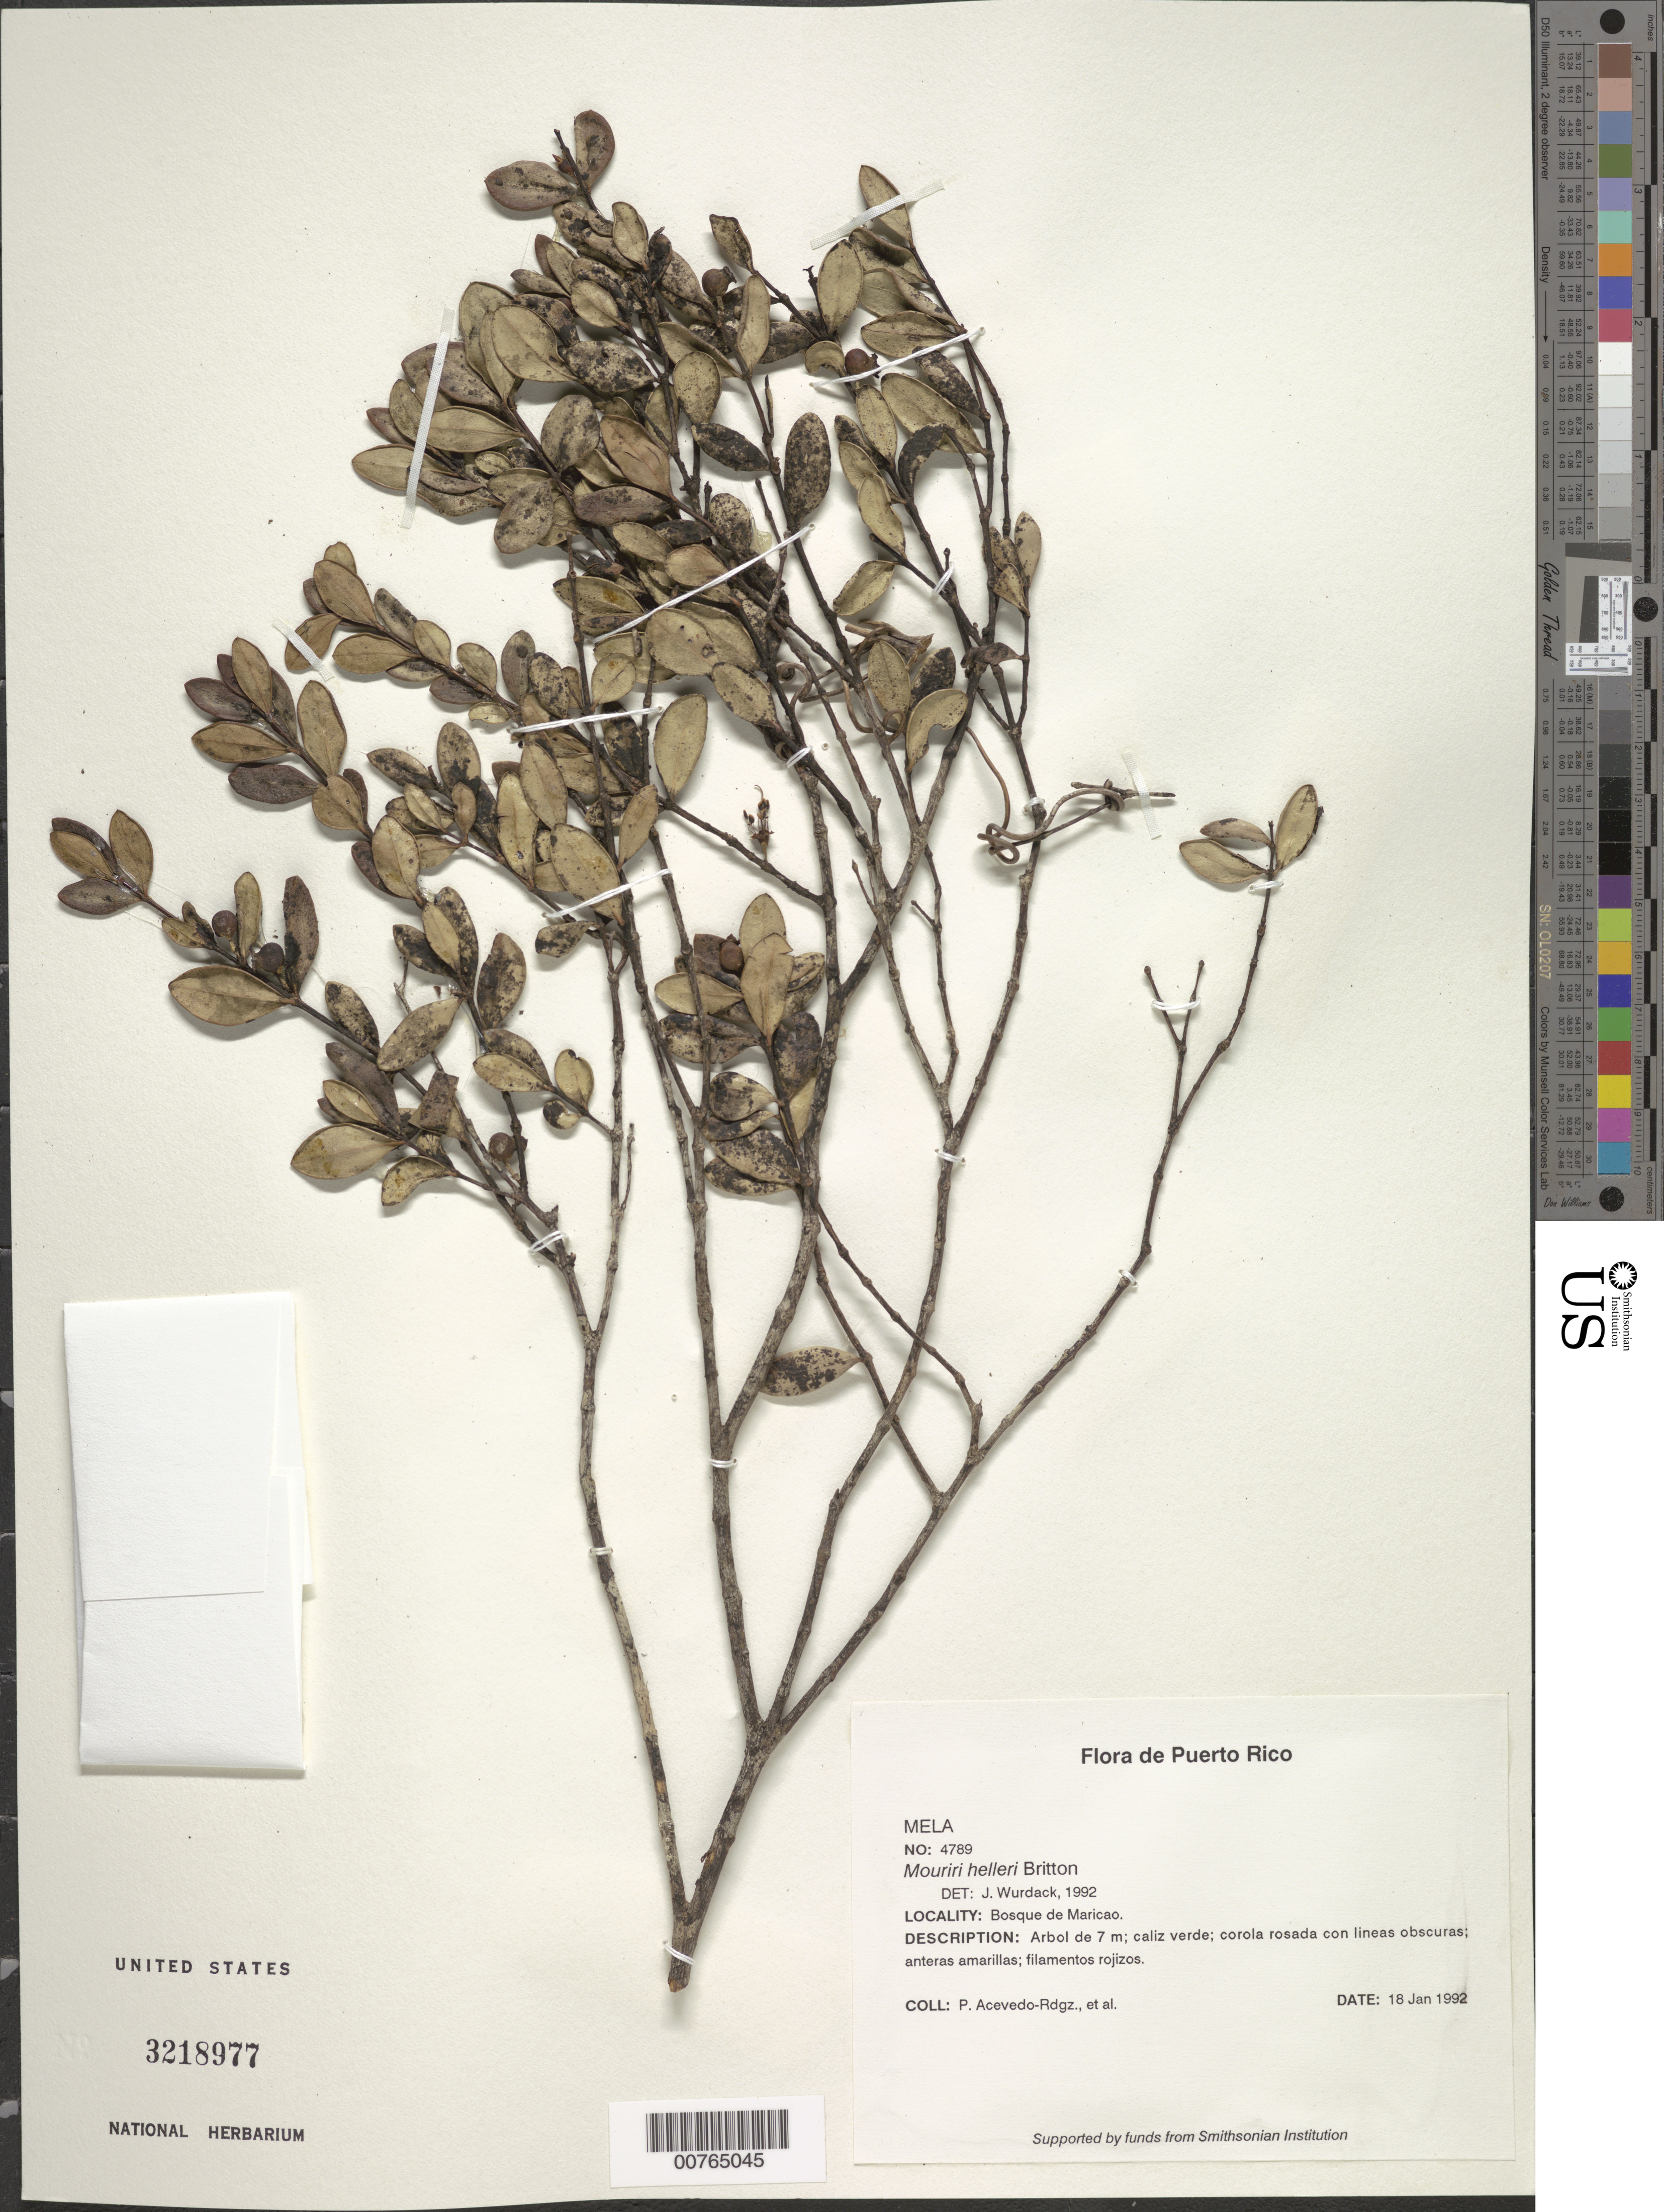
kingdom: Plantae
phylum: Tracheophyta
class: Magnoliopsida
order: Myrtales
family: Melastomataceae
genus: Mouriri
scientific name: Mouriri helleri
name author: Britton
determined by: Wurdack, John J., (US), US (UNITED STATES)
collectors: P. Acevedo-Rodr.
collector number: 4789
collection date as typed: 18 Jan 1992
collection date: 1992-01-18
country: Puerto Rico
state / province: Maricao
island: Puerto Rico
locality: Maricao; Monte del Estado, Bosque de Maricao.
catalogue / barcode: US 3218977